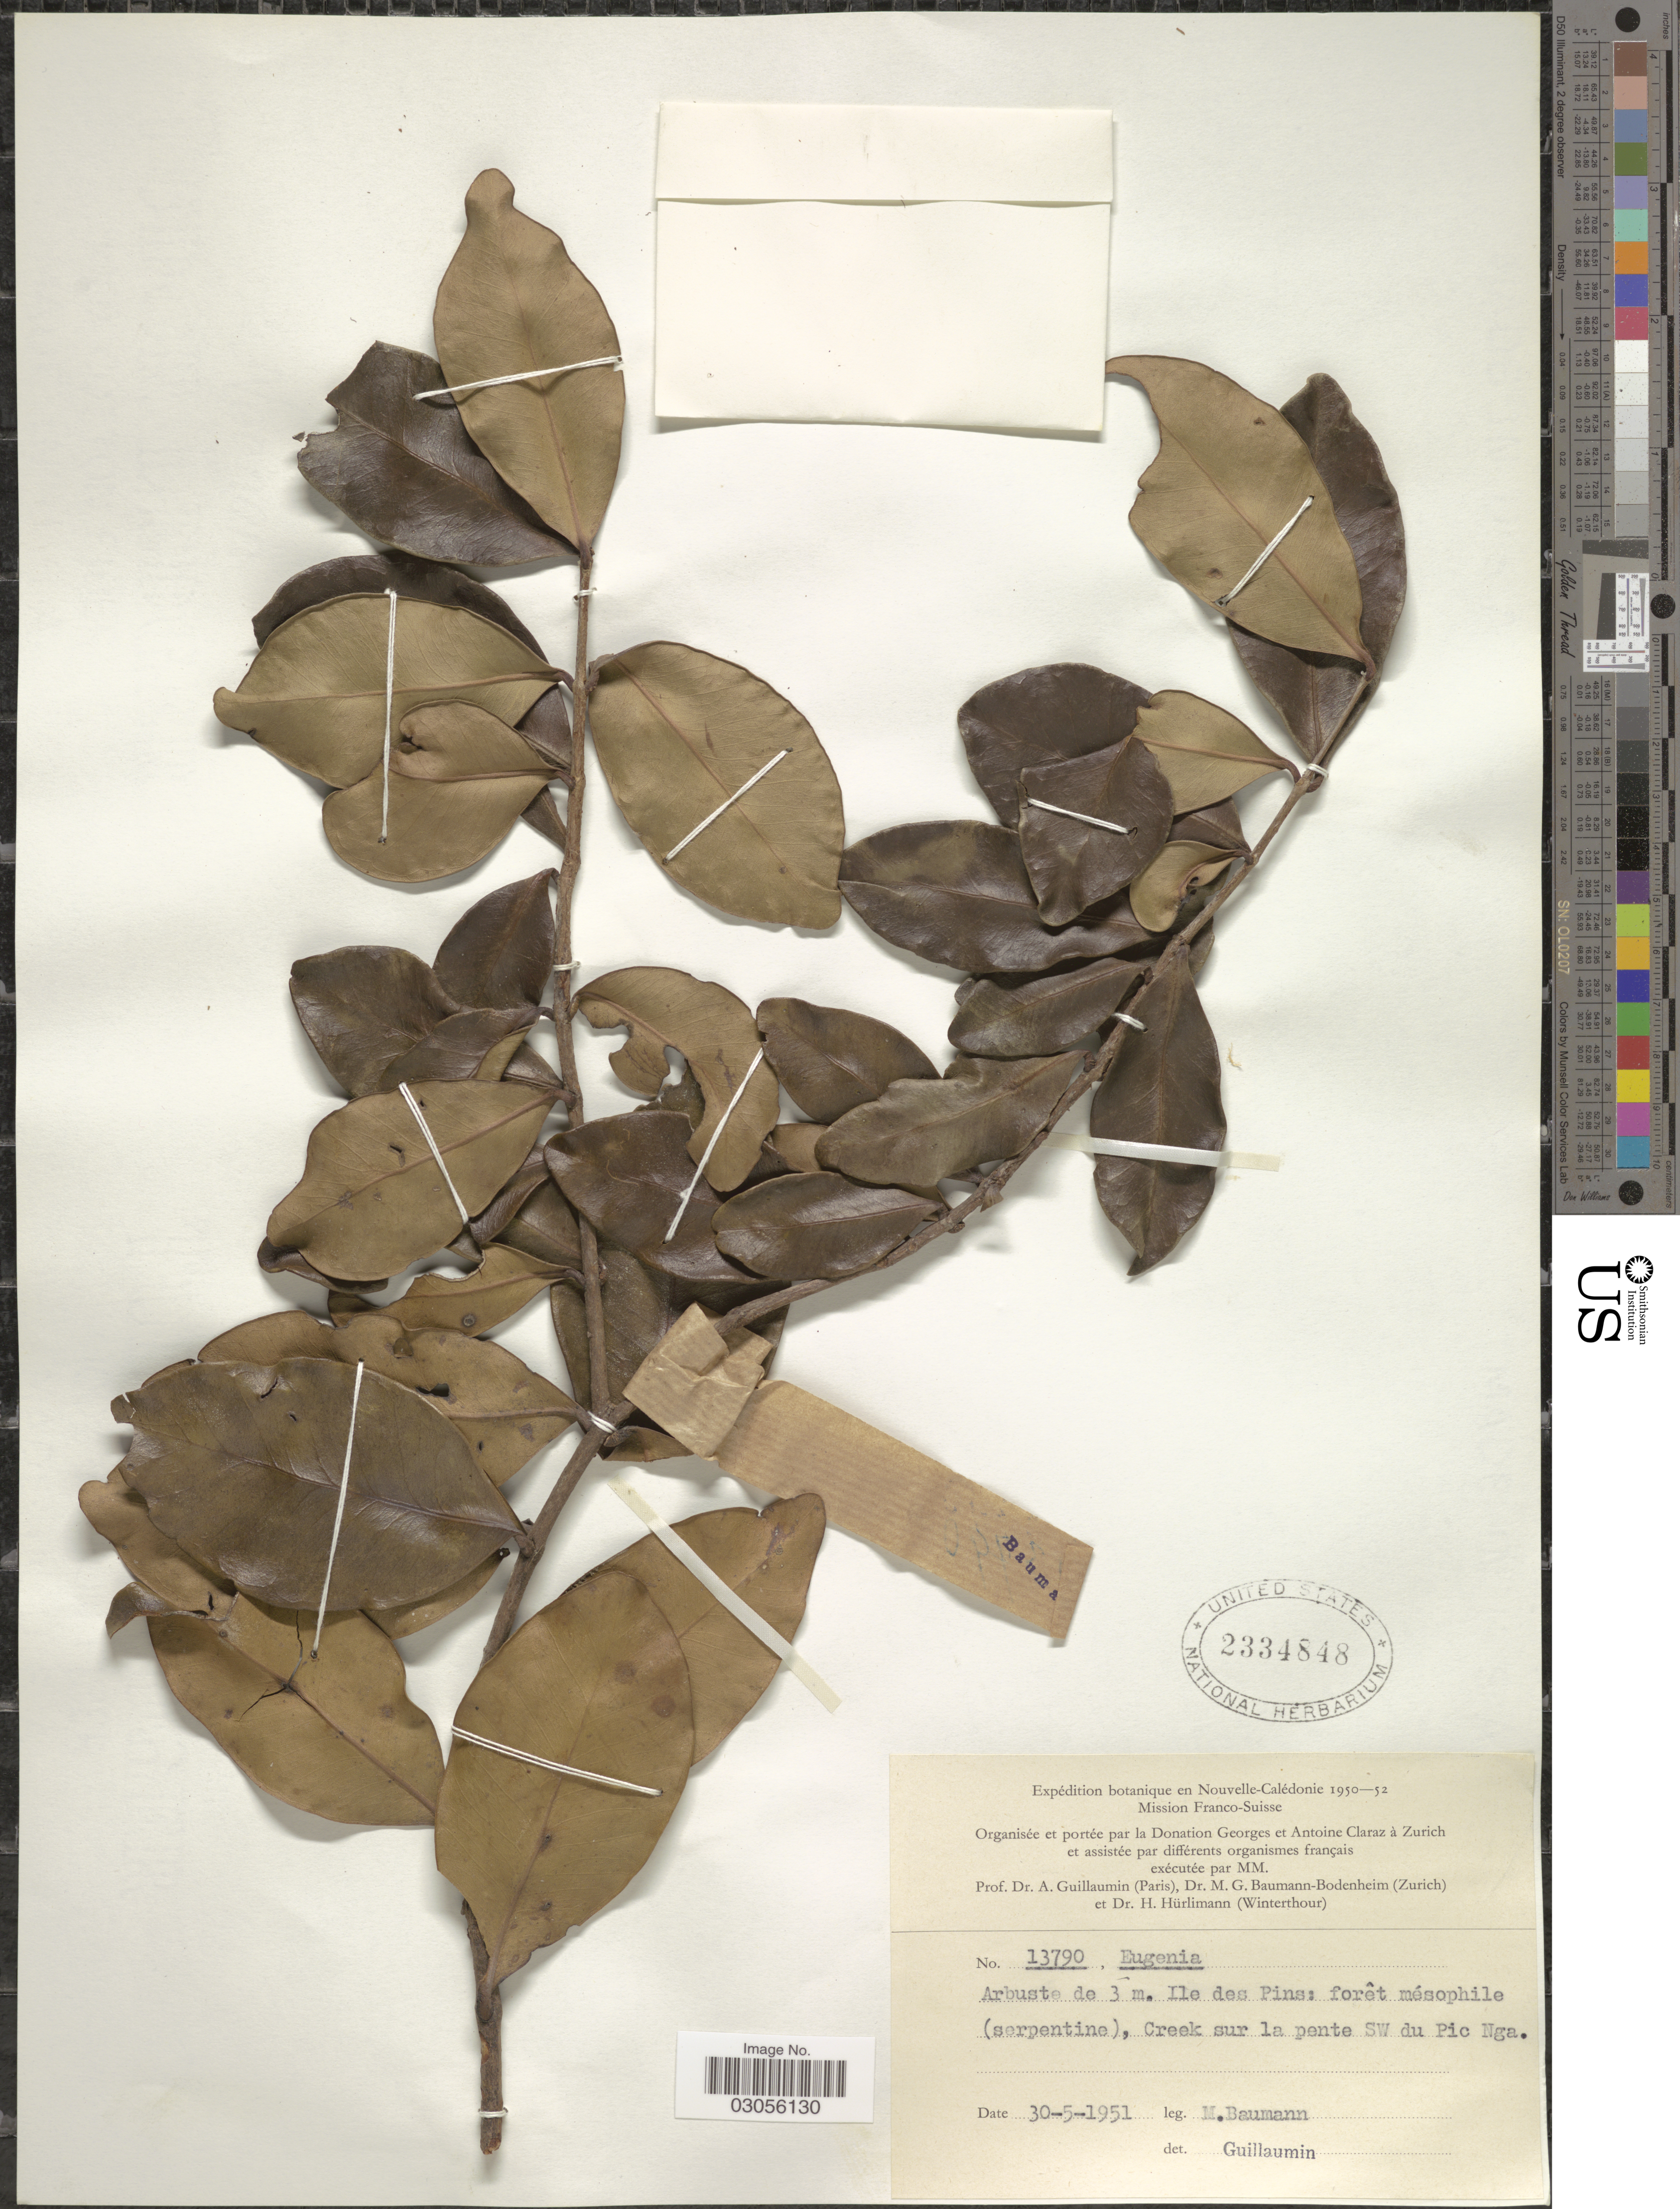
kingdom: Plantae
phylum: Tracheophyta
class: Magnoliopsida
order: Myrtales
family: Myrtaceae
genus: Eugenia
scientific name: Eugenia sp.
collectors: M. G. Baumann-Bodenheim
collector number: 13790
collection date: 1951-05-30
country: New Caledonia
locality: Ile des Pins: forêt mésophile (serpentine), Creek sur la pente SW du Pic Nga.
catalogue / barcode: US 2334848